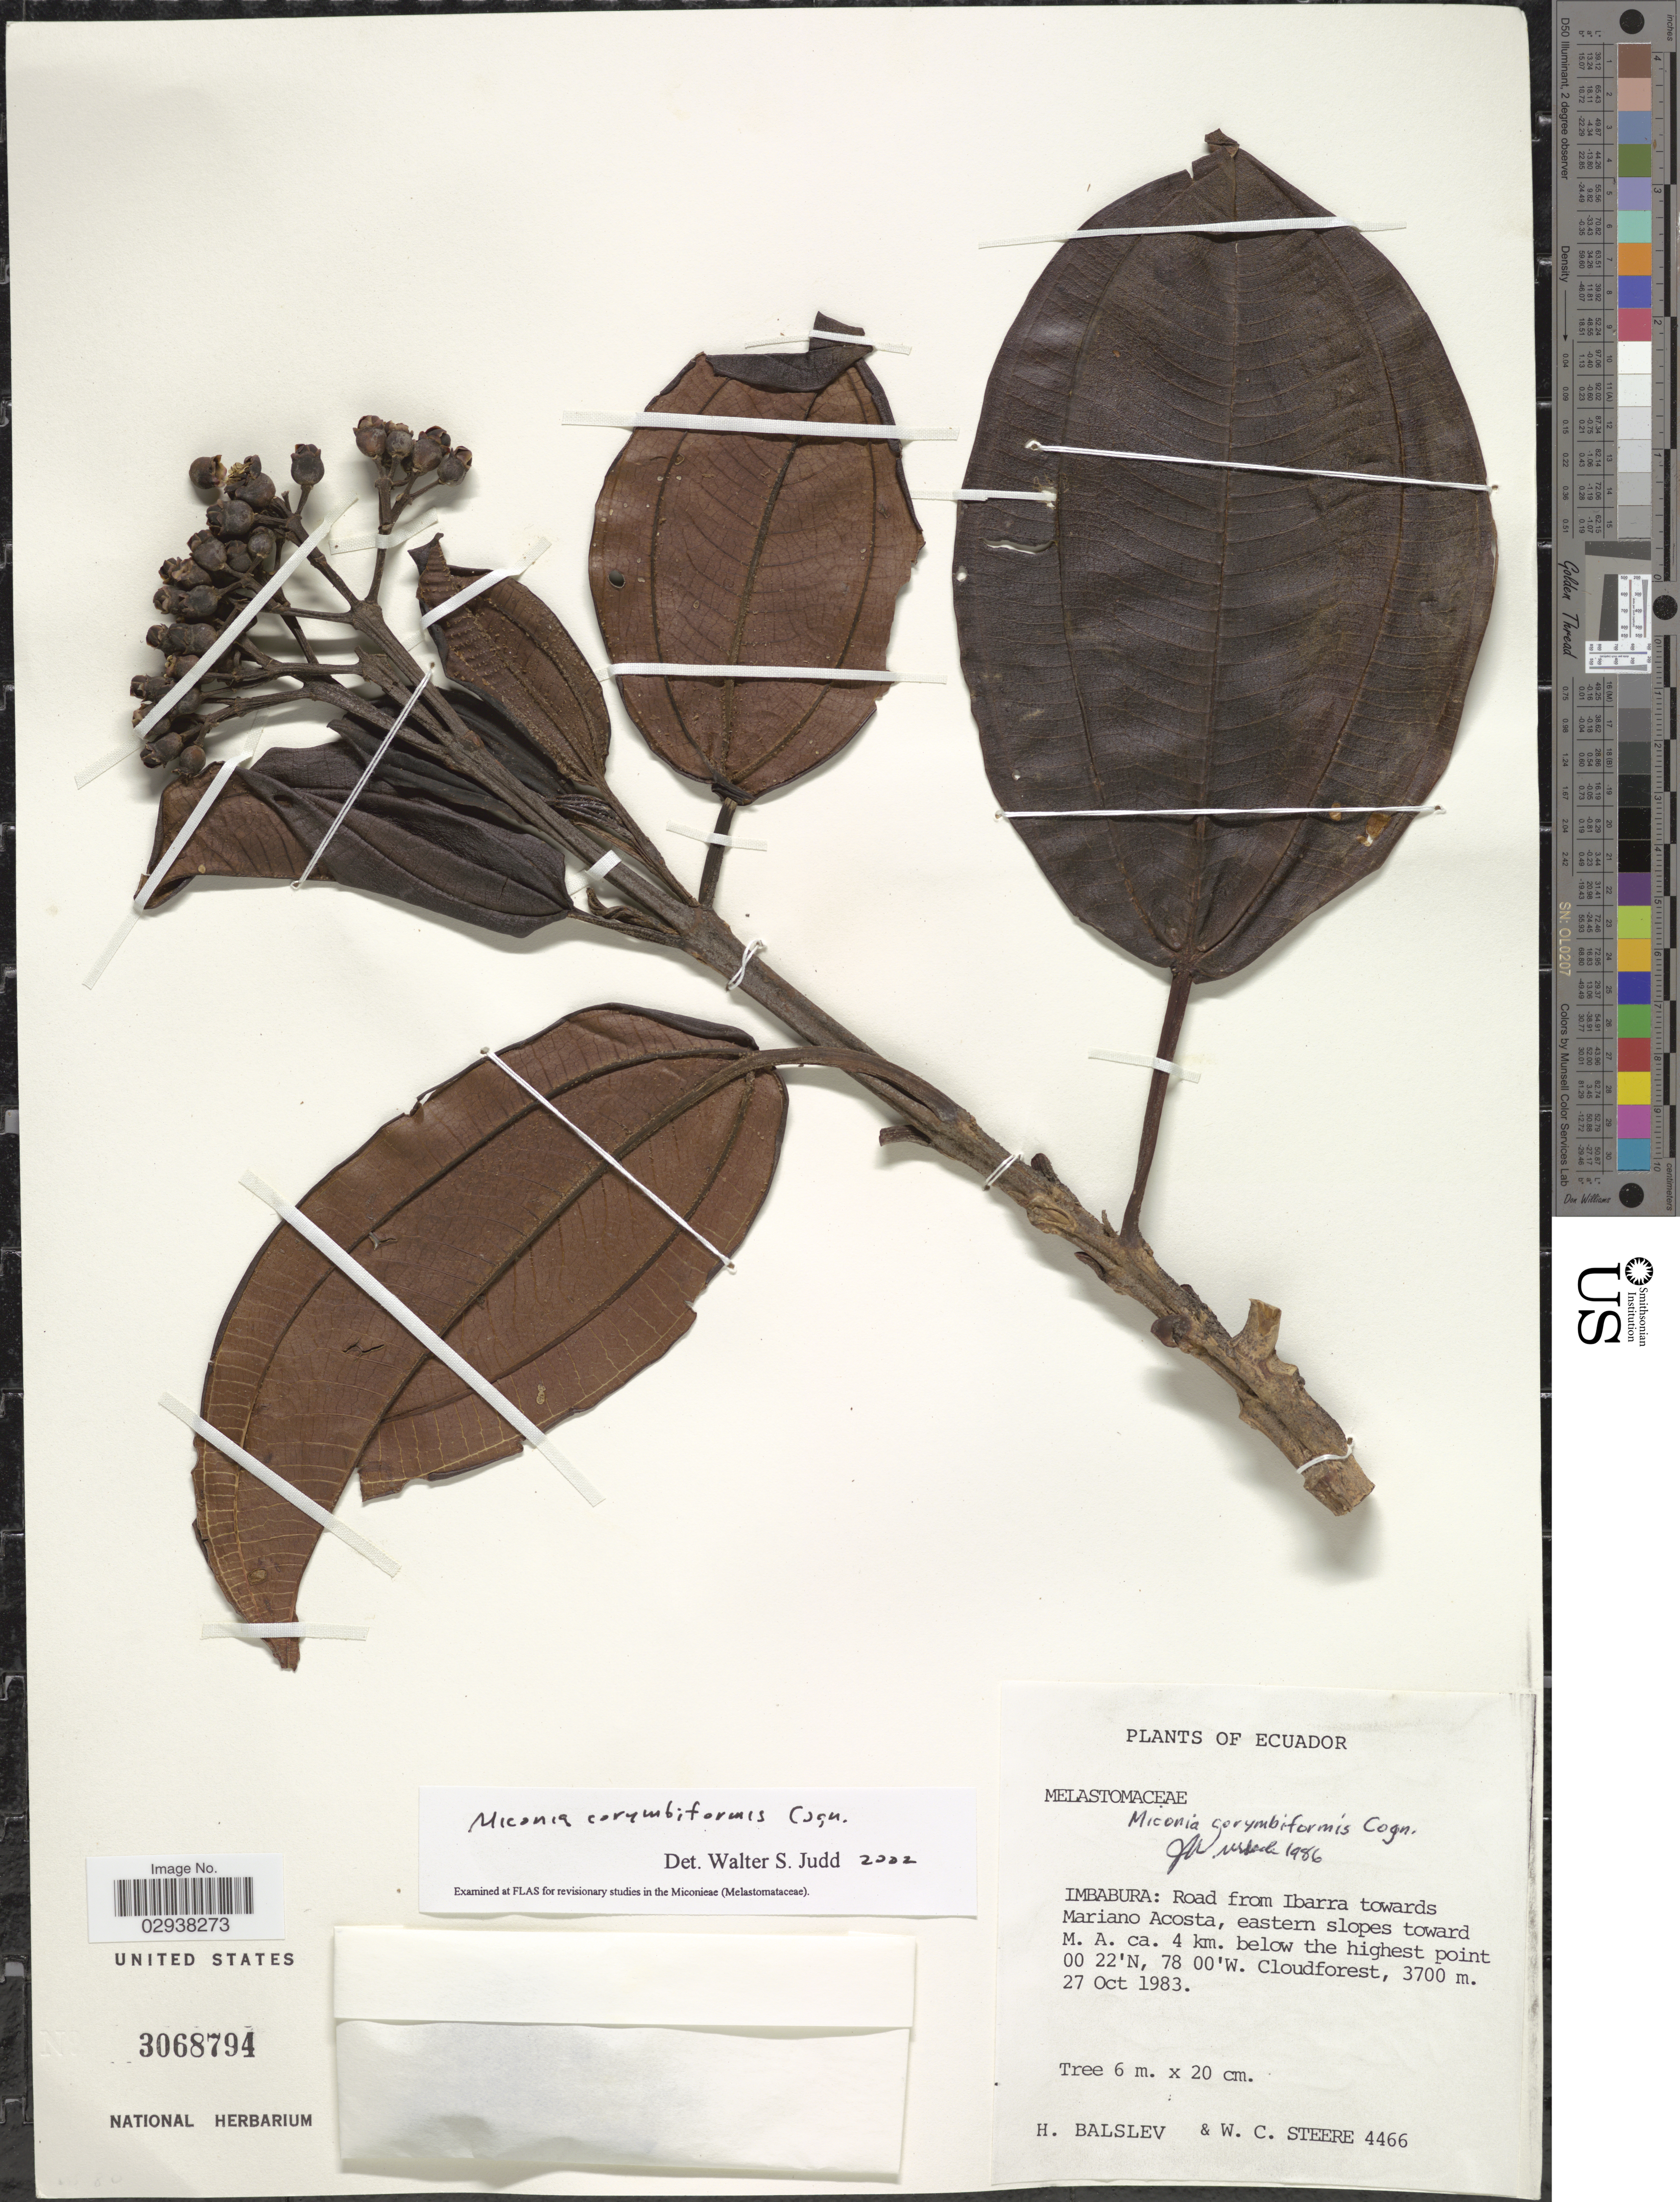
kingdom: Plantae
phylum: Tracheophyta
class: Magnoliopsida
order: Myrtales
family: Melastomataceae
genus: Miconia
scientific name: Miconia corymbiformis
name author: Cogn.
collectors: H. Balslev & W. C. Steere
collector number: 4466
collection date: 1983-10-27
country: Ecuador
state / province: Imbabura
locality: Road from Ibarra towards Mariano Acosta, eastern slopes toward M. A. ca. 4 km. below the highest point.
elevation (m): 3700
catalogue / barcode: US 3068794